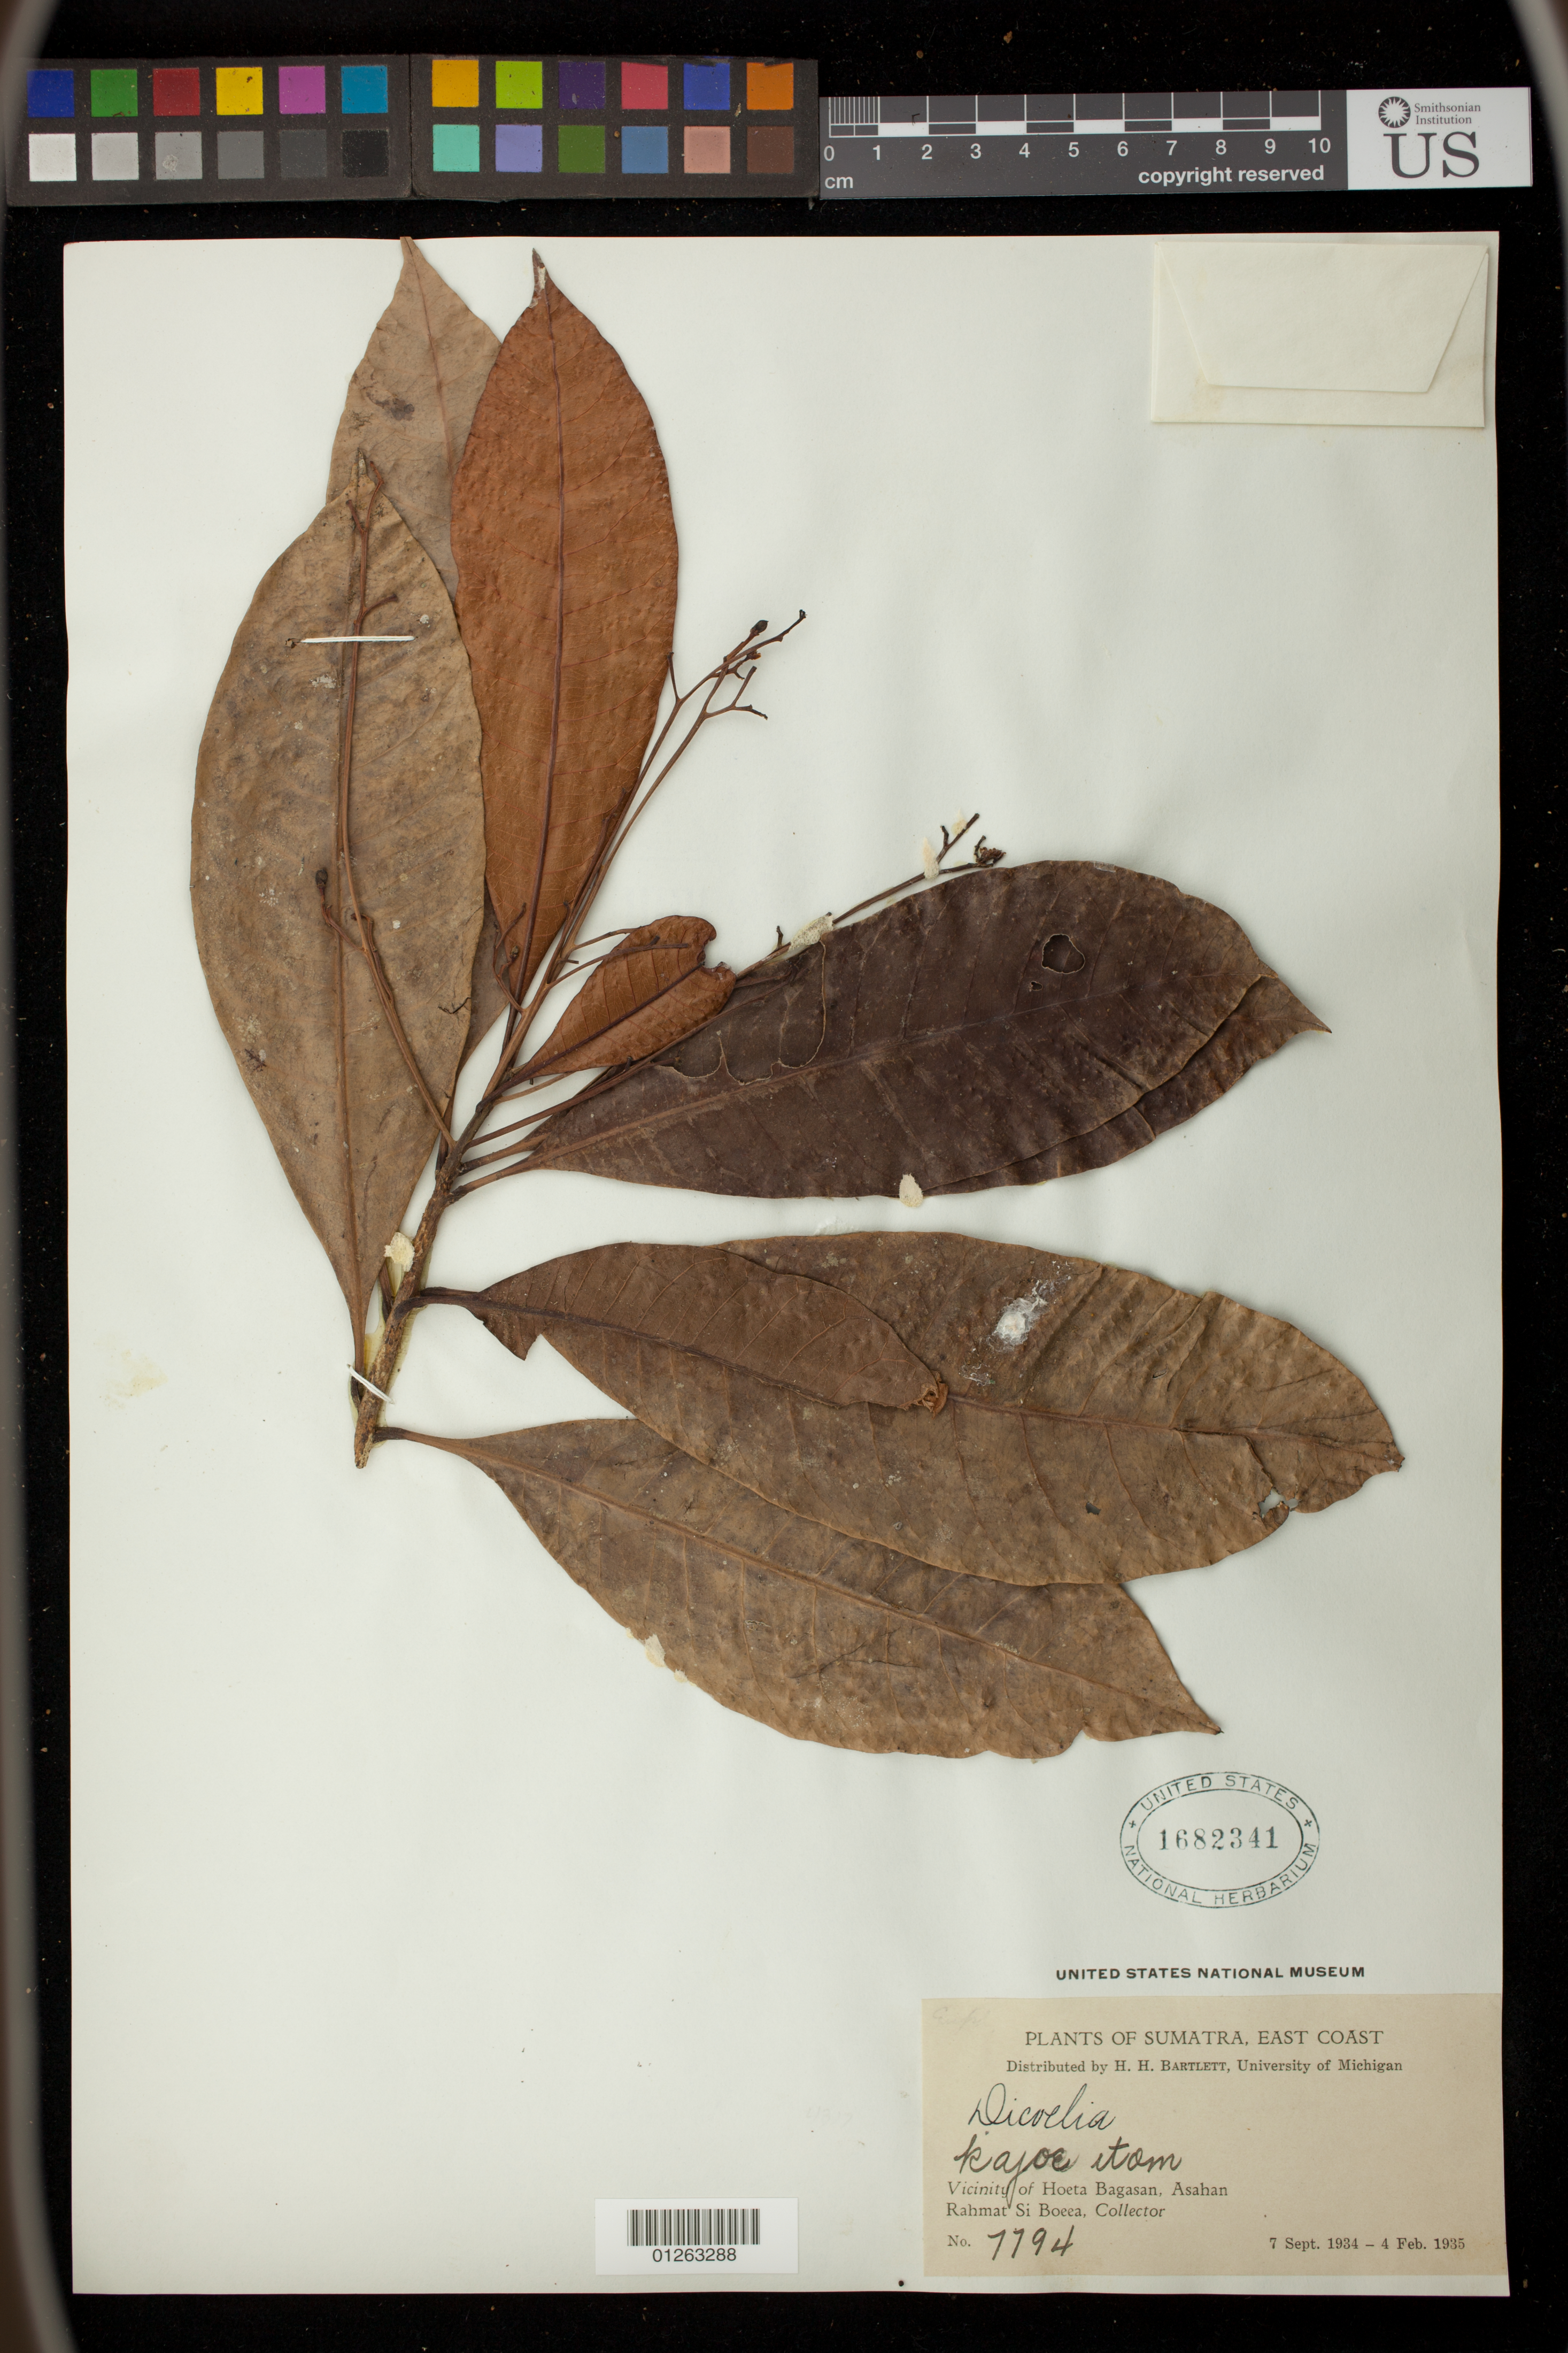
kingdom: Plantae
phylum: Tracheophyta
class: Magnoliopsida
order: Malpighiales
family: Phyllanthaceae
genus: Dicoelia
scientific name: Dicoelia beccariana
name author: Benth.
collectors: Rahmat Si Boeea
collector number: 7794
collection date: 1935-02-04/1937-09-07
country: Indonesia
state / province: Sumatra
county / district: Sumatera Utara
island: Sumatra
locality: Vicinity of Hoeta Bagasan, Asahan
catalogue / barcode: US 1682341